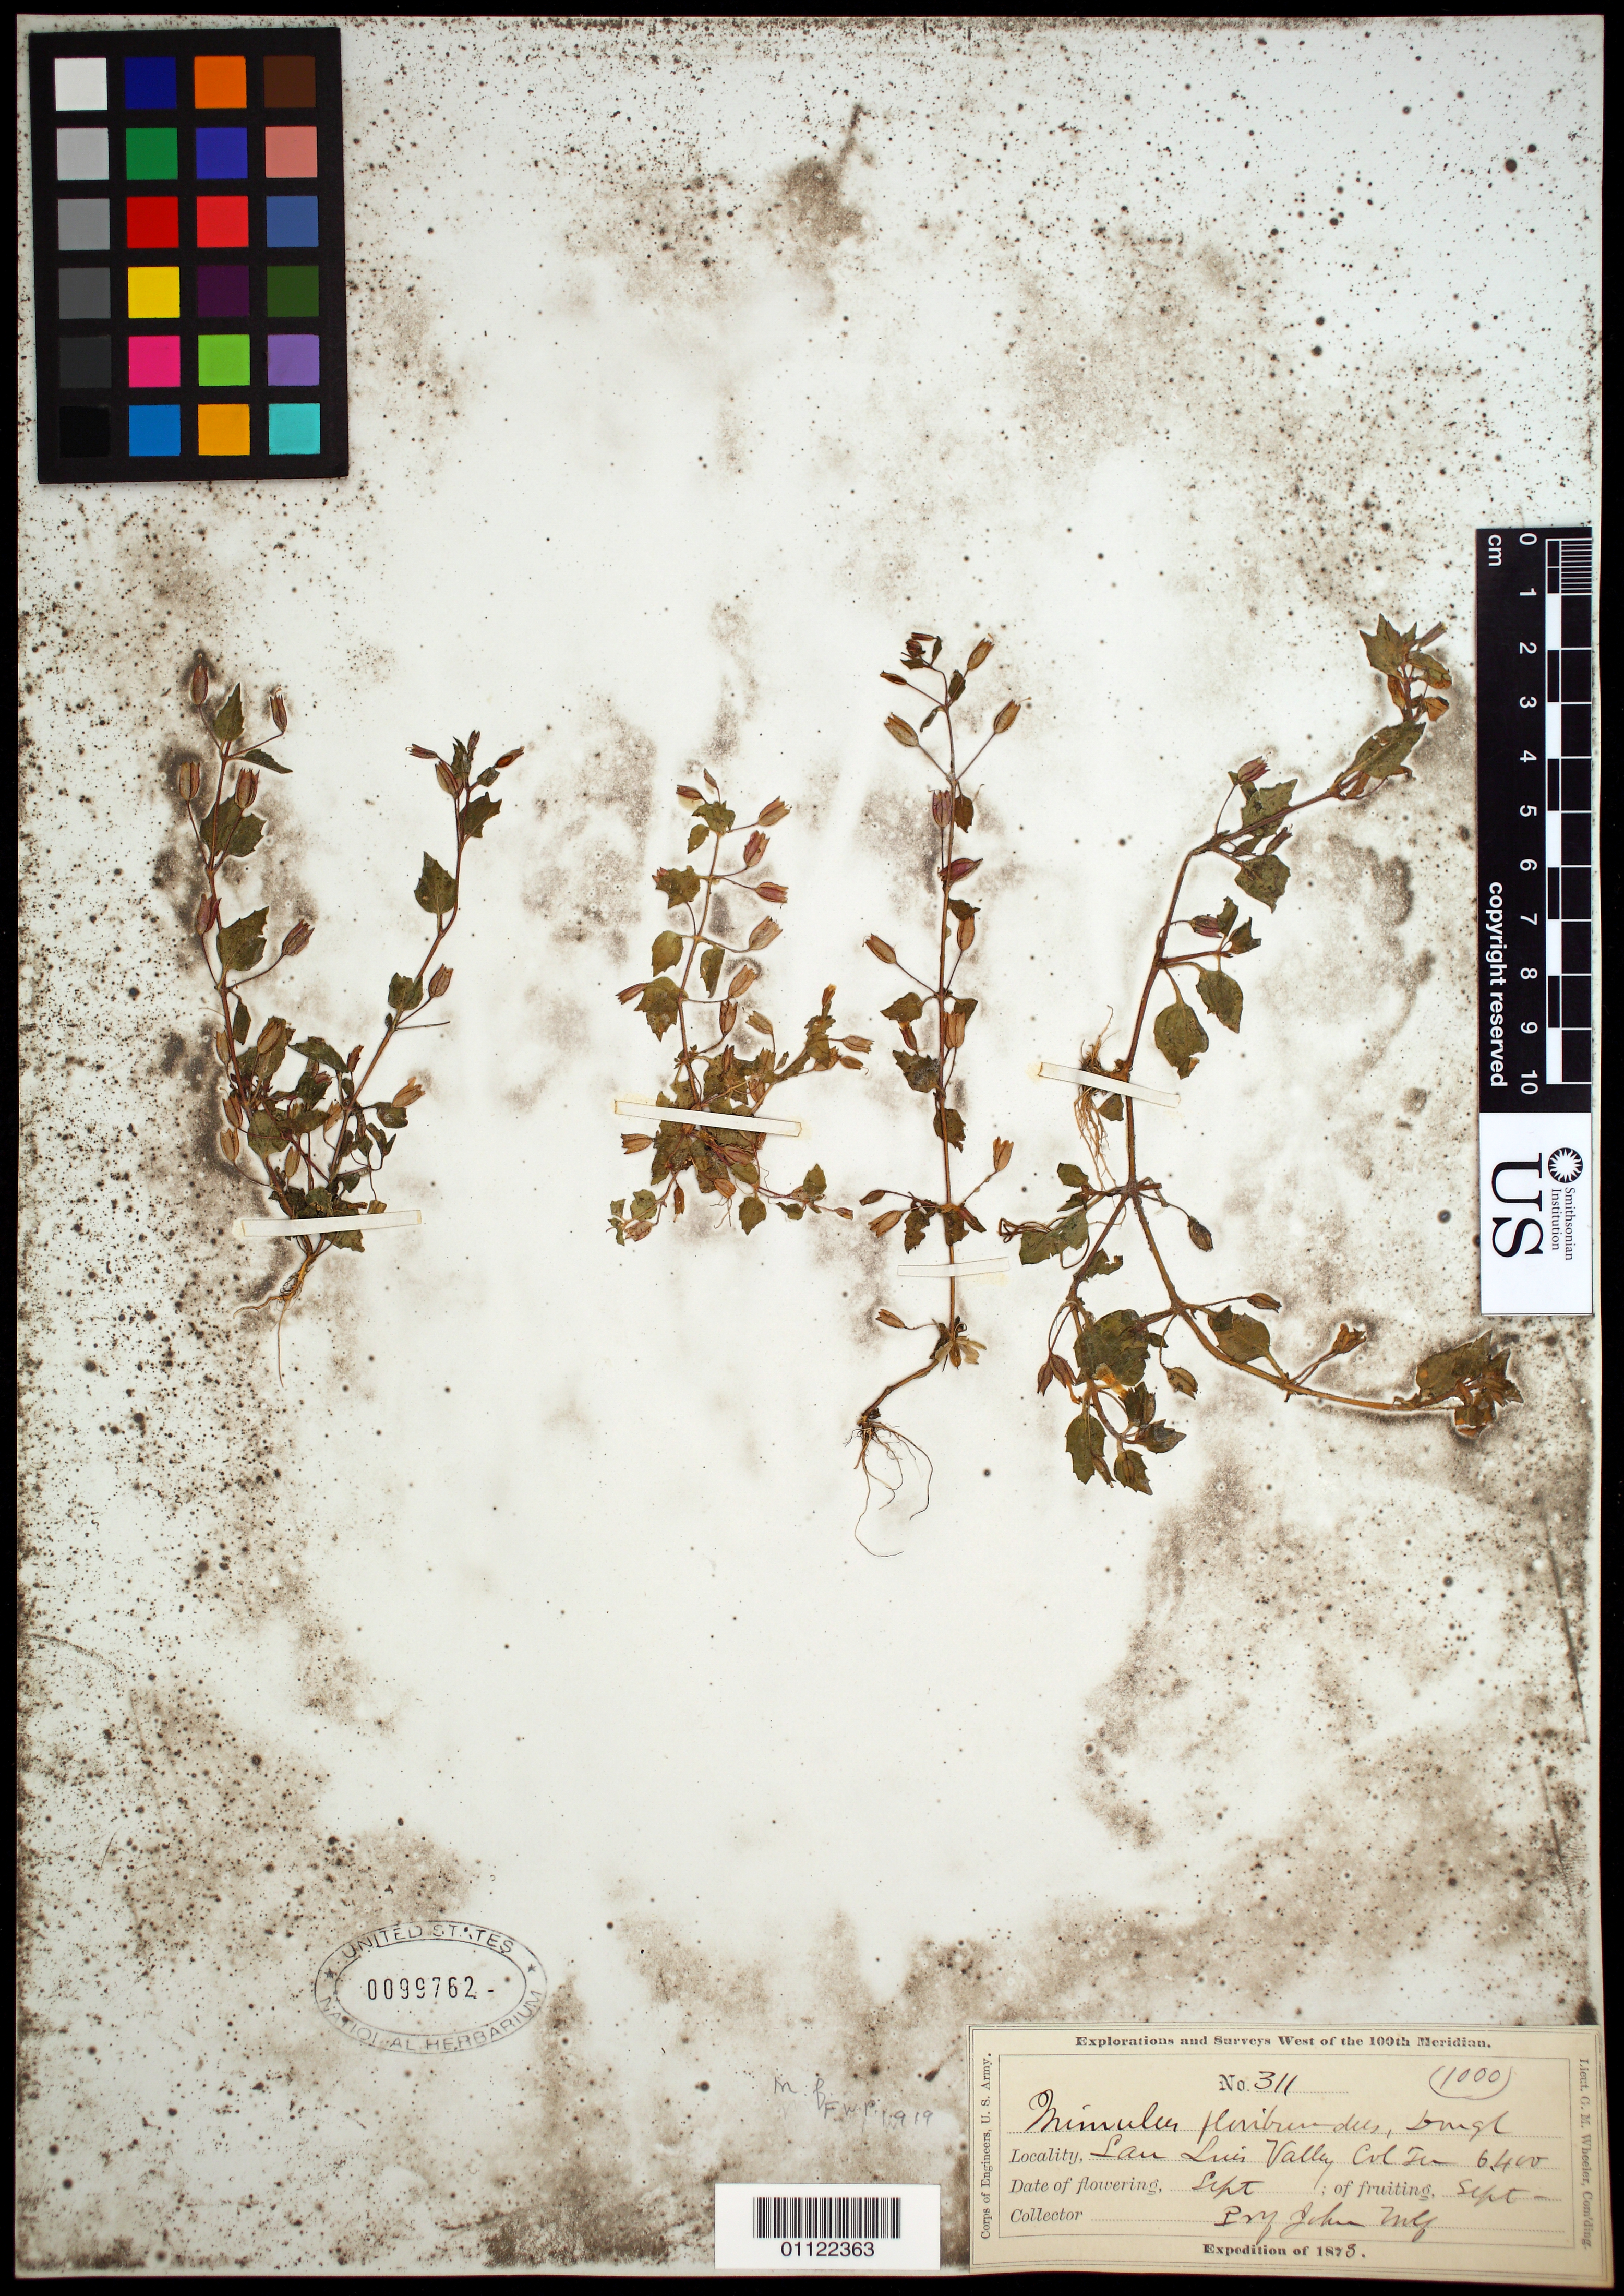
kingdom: Plantae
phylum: Tracheophyta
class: Magnoliopsida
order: Lamiales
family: Phrymaceae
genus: Mimulus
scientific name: Mimulus floribundus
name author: Douglas ex Lindl.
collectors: J. Wolf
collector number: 311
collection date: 1873-09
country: United States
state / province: Colorado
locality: San Luis Valley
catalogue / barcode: US 99762